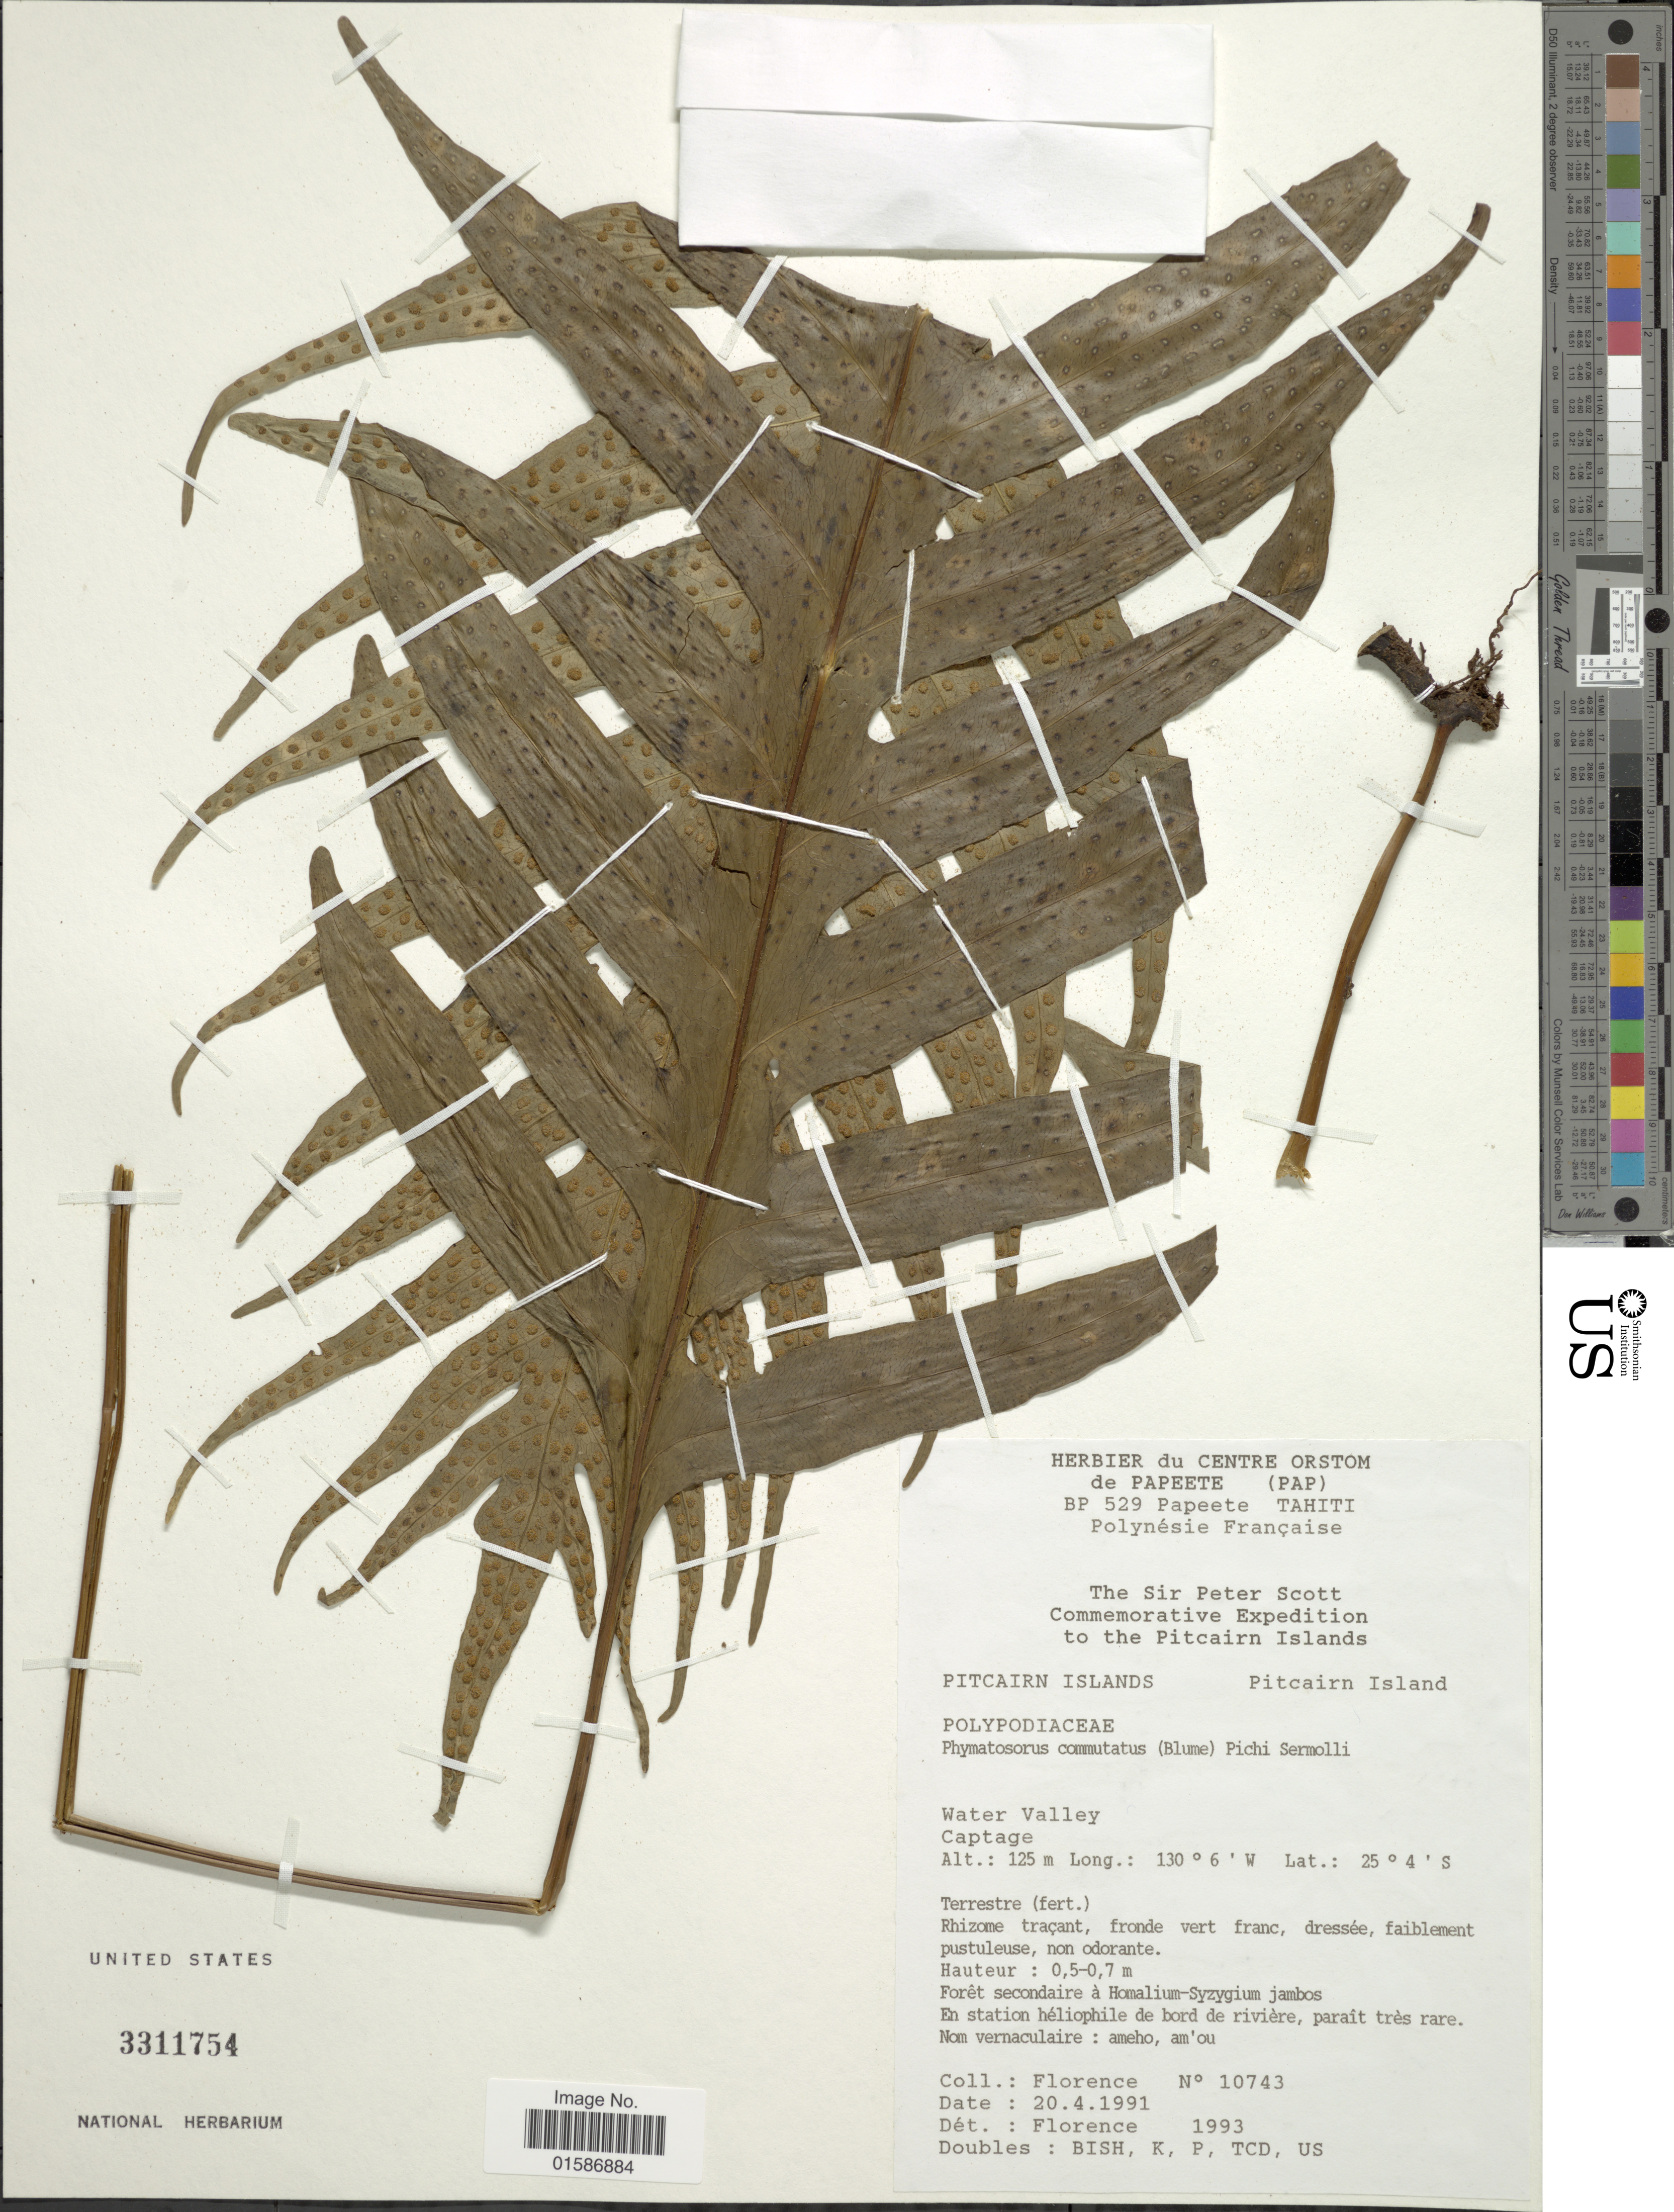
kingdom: Plantae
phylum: Tracheophyta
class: Polypodiopsida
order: Polypodiales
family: Polypodiaceae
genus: Microsorum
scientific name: Microsorum commutatum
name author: (Blume) Copel.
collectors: -. Florence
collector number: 10743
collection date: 1991-04-20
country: Pitcairn Islands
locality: Water Valley, Captage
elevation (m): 125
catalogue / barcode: US 3311754